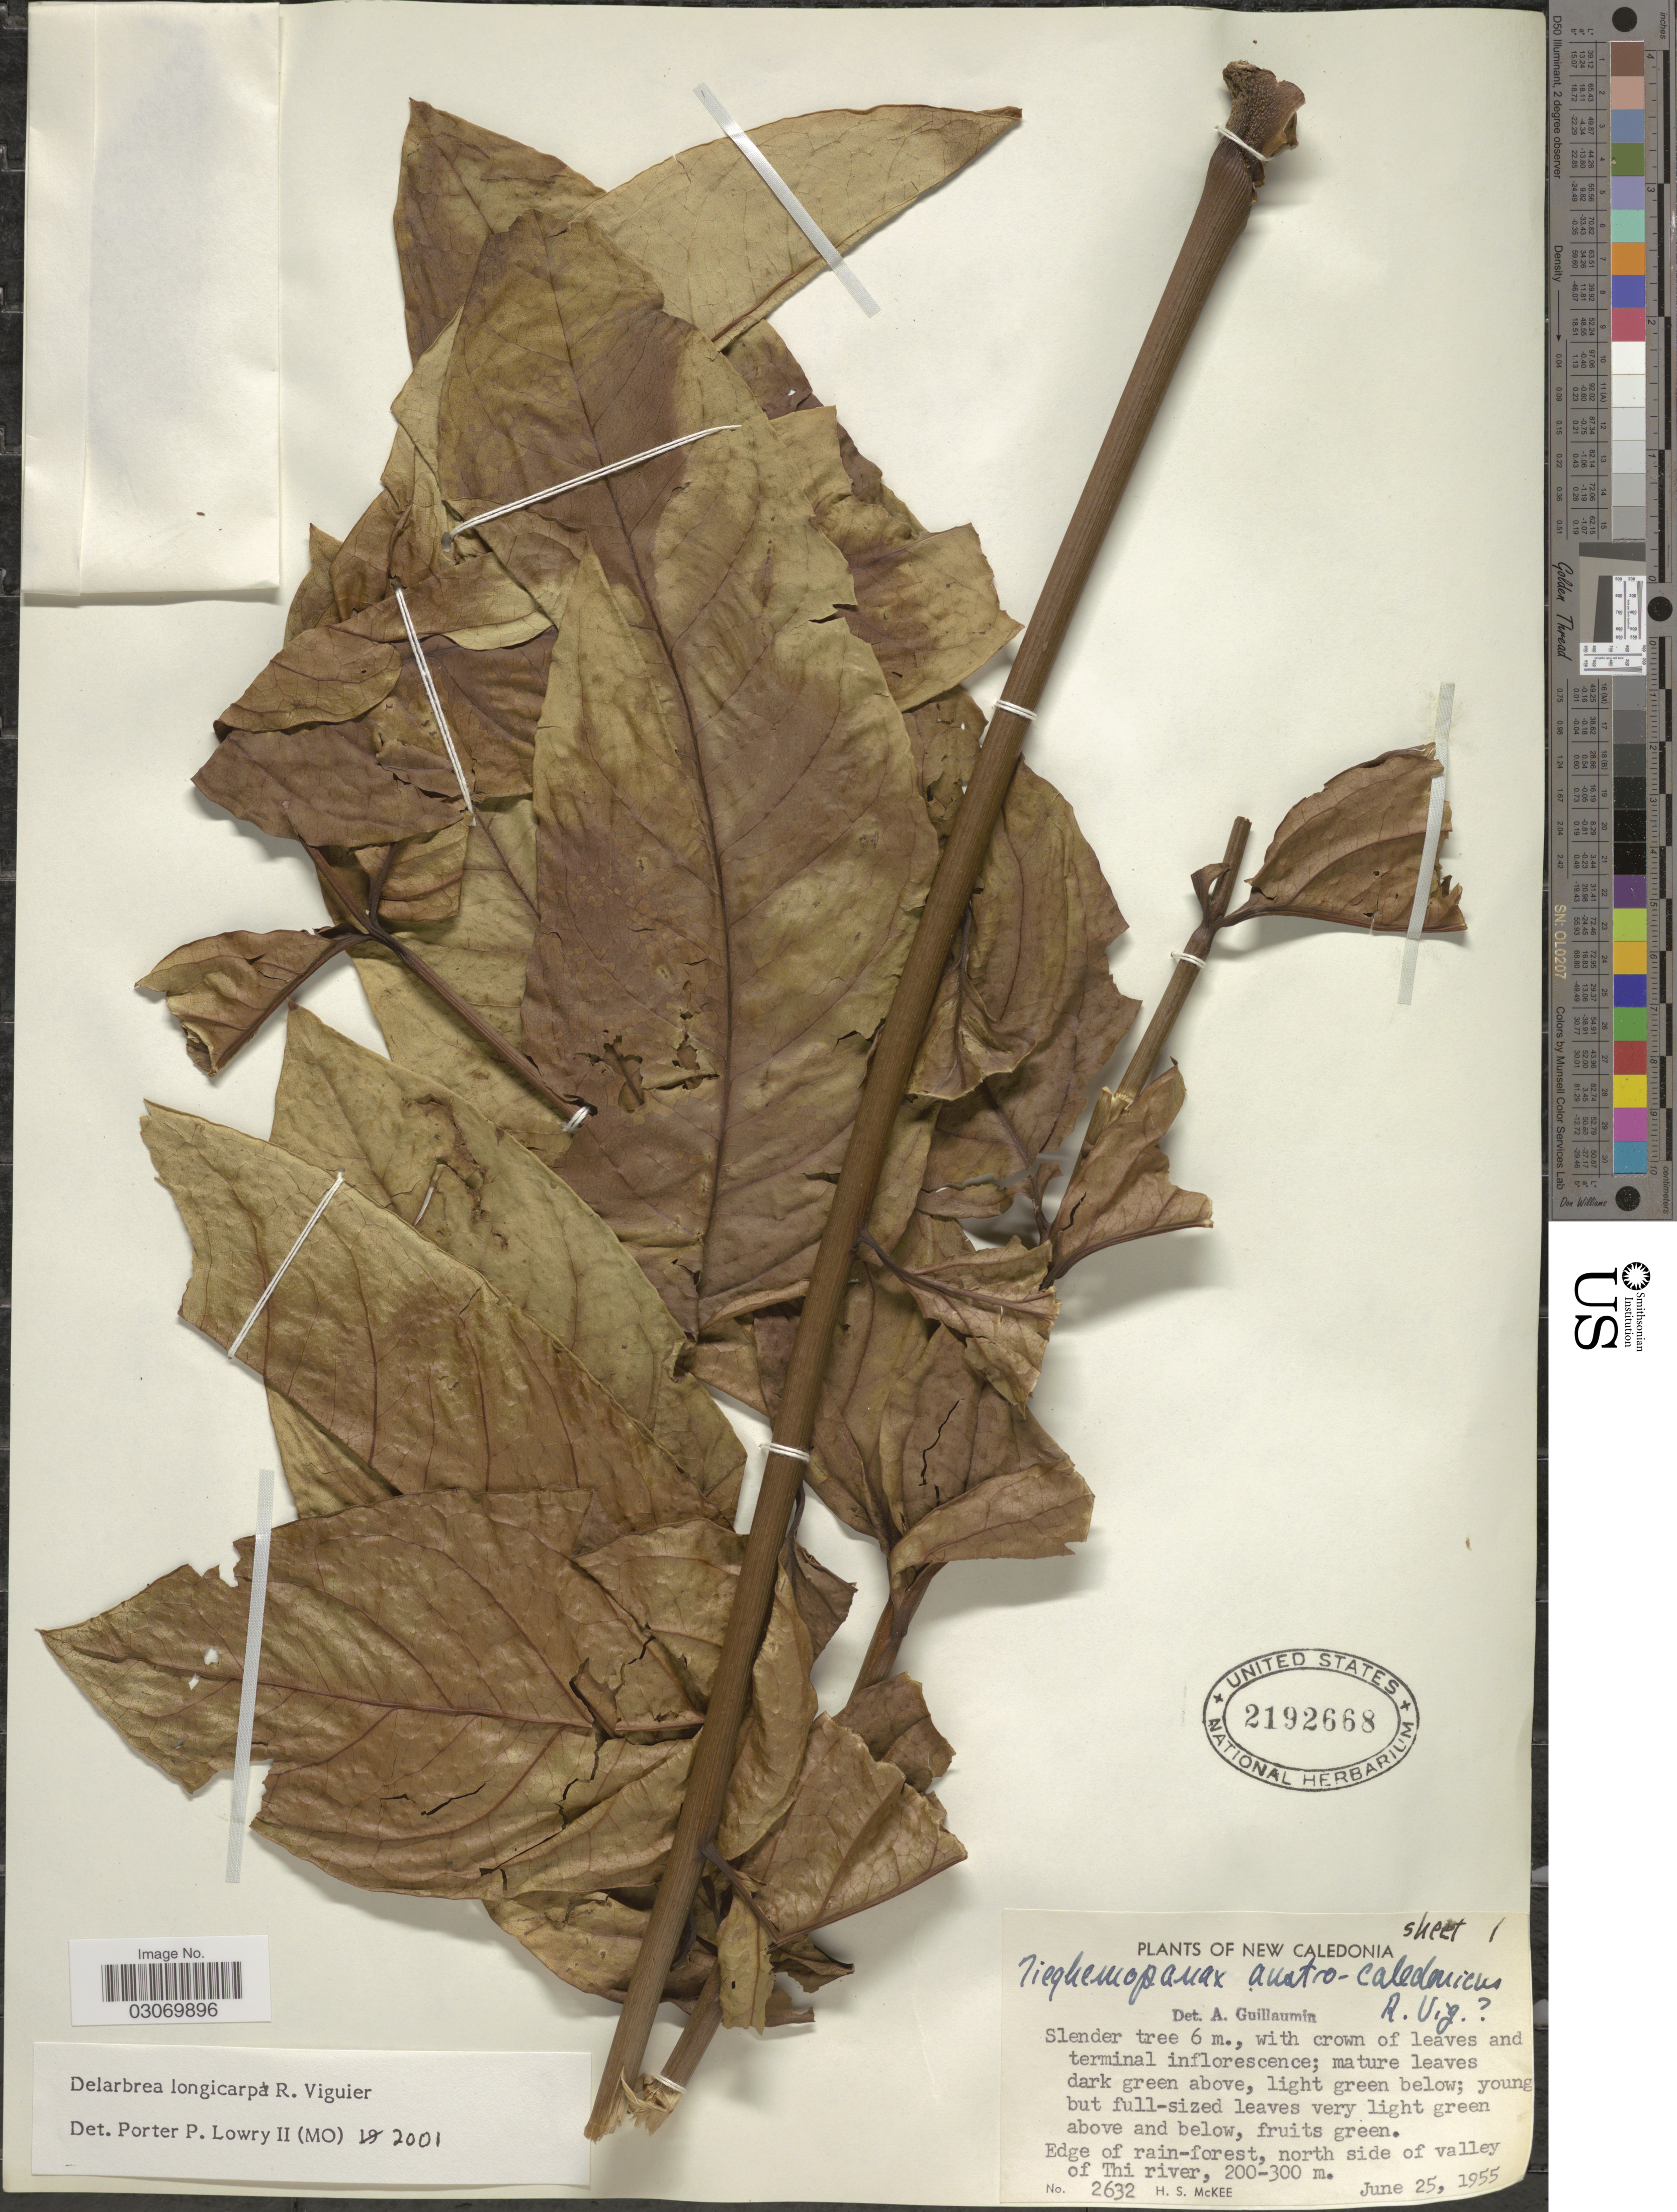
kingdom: Plantae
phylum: Tracheophyta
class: Magnoliopsida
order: Apiales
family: Myodocarpaceae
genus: Delarbrea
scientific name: Delarbrea longicarpa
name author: R. Vig.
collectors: H. S. McKee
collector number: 2632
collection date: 1955-06-25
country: New Caledonia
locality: Edge of rain-forest, north side of valley of Thi river.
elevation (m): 200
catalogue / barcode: US 2192668